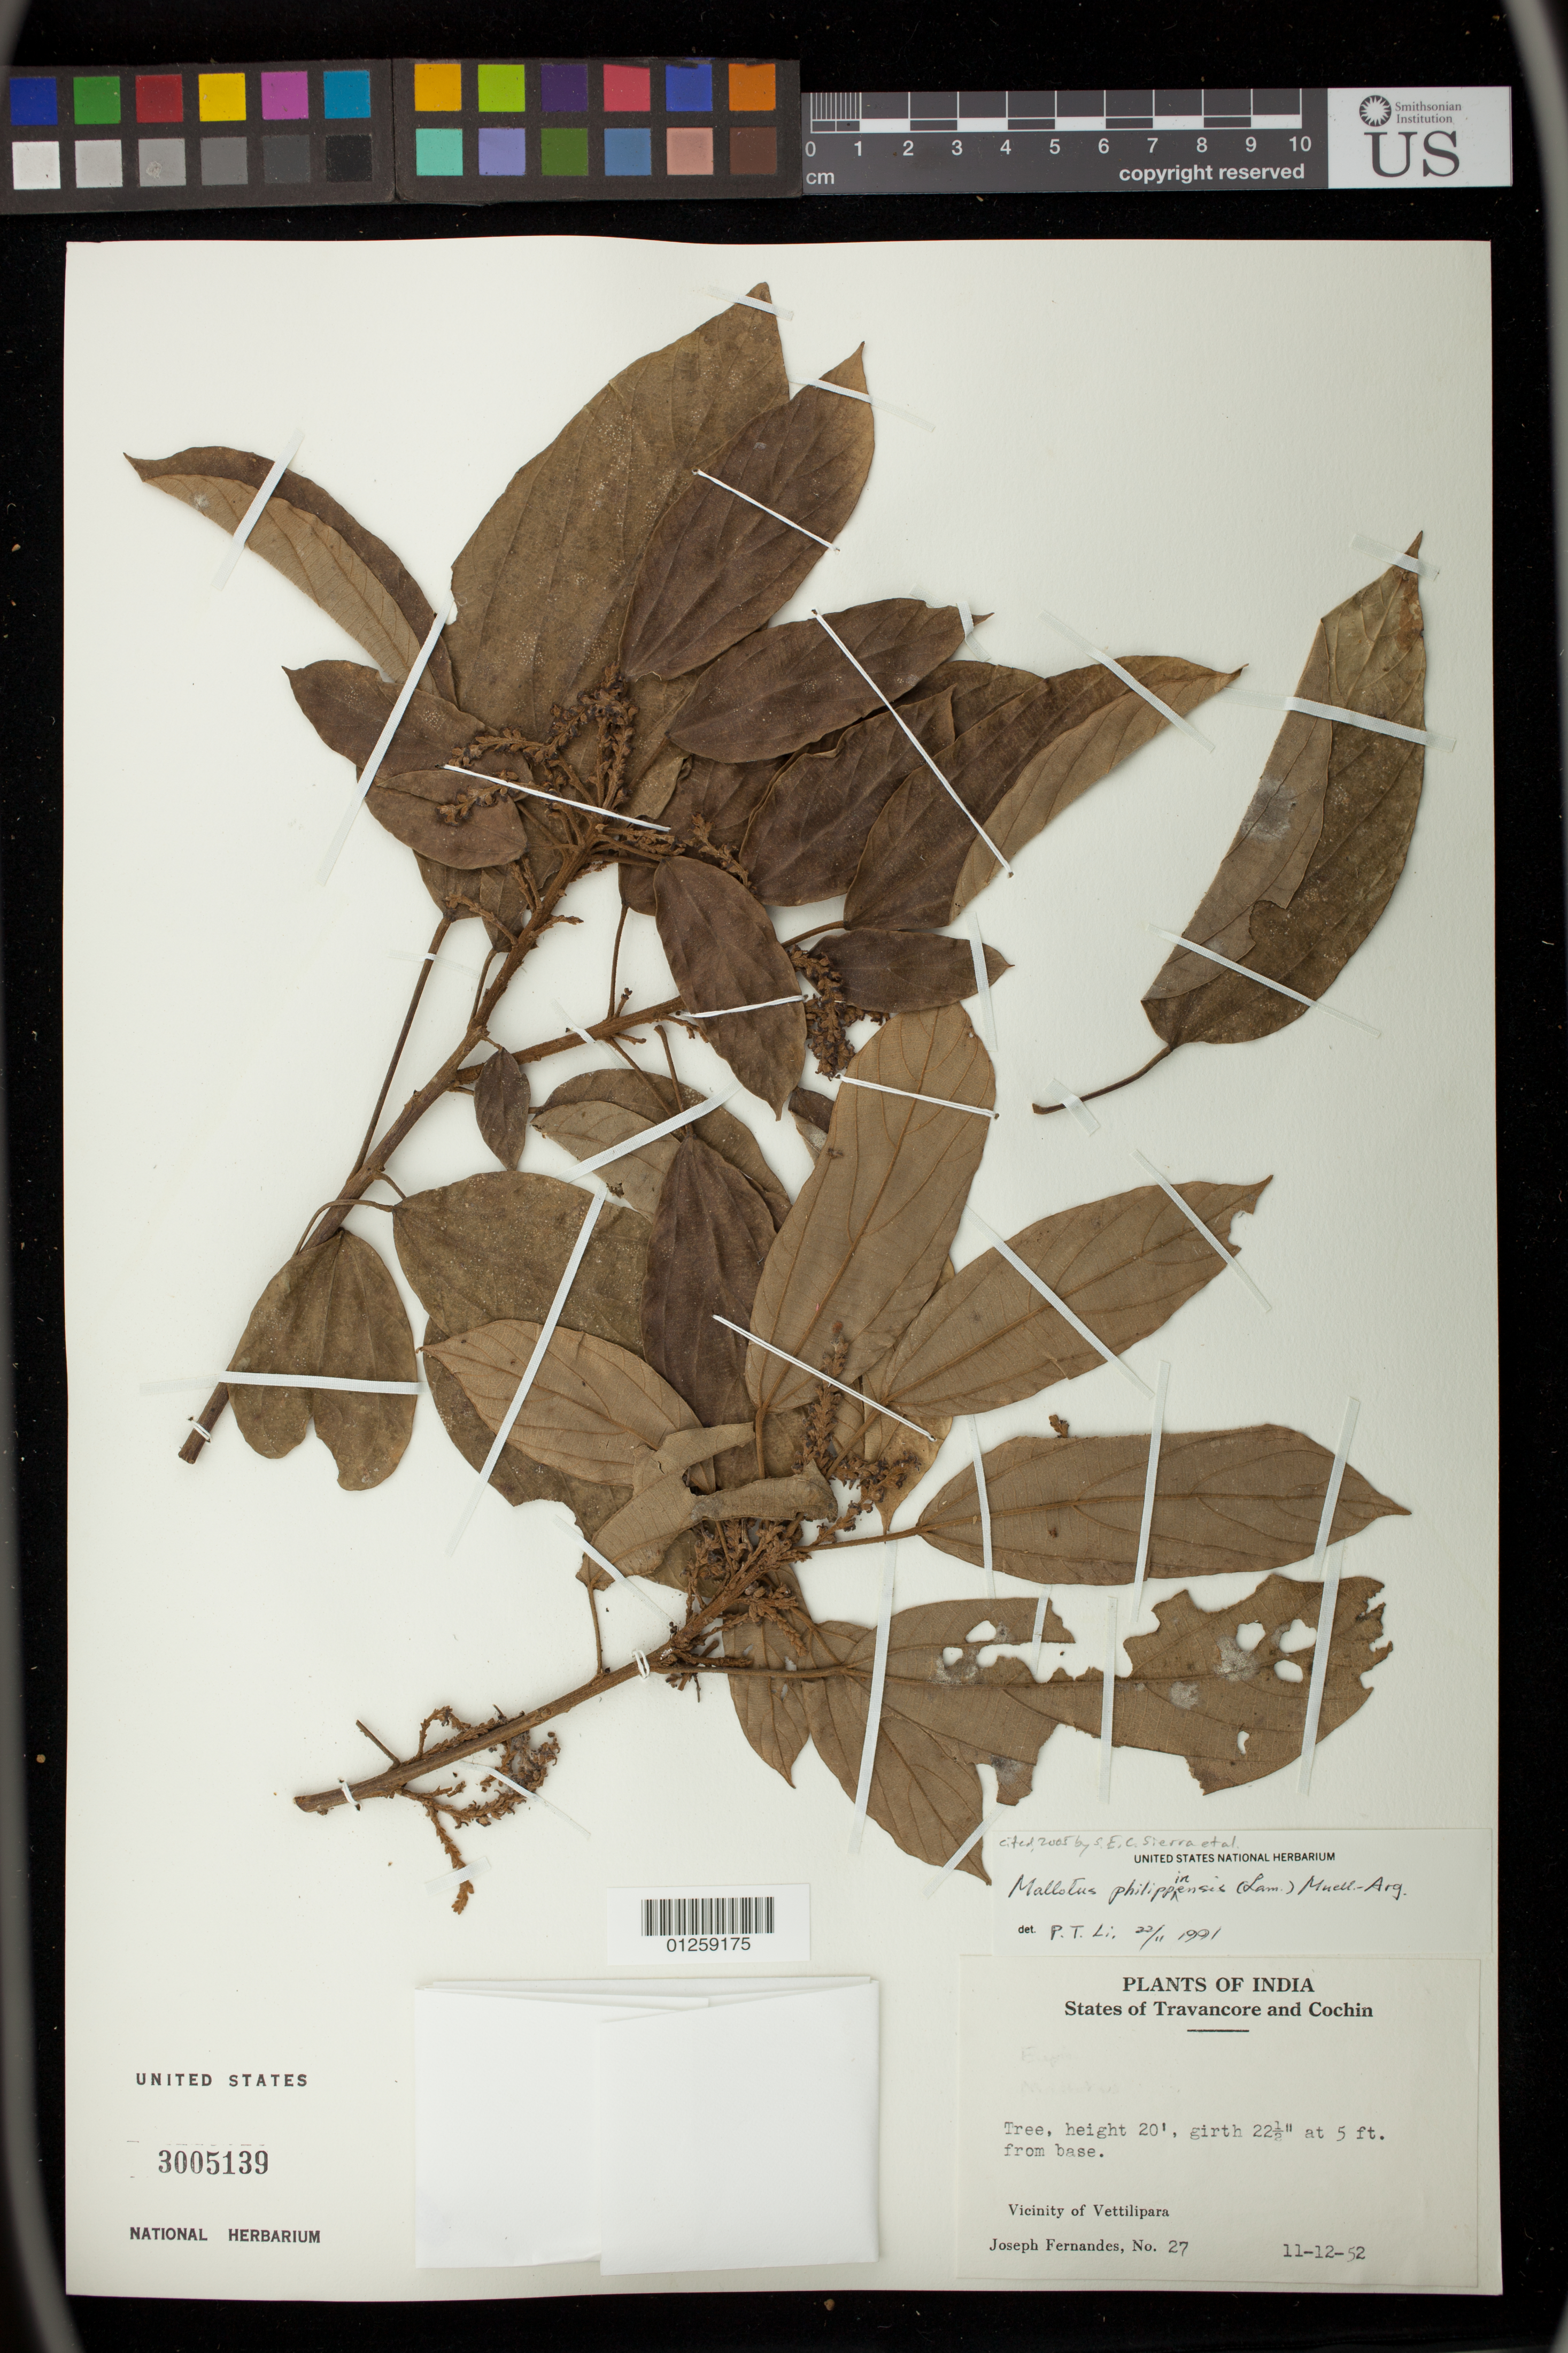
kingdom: Plantae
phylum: Tracheophyta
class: Magnoliopsida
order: Malpighiales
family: Euphorbiaceae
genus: Mallotus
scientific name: Mallotus philippensis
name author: (Lam.) Müll. Arg.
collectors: J. Fernandes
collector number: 27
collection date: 1952-11-12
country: India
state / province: Kerala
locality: Vicinity of Vettilipara, States of Travancore and Cochin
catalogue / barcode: US 3005139